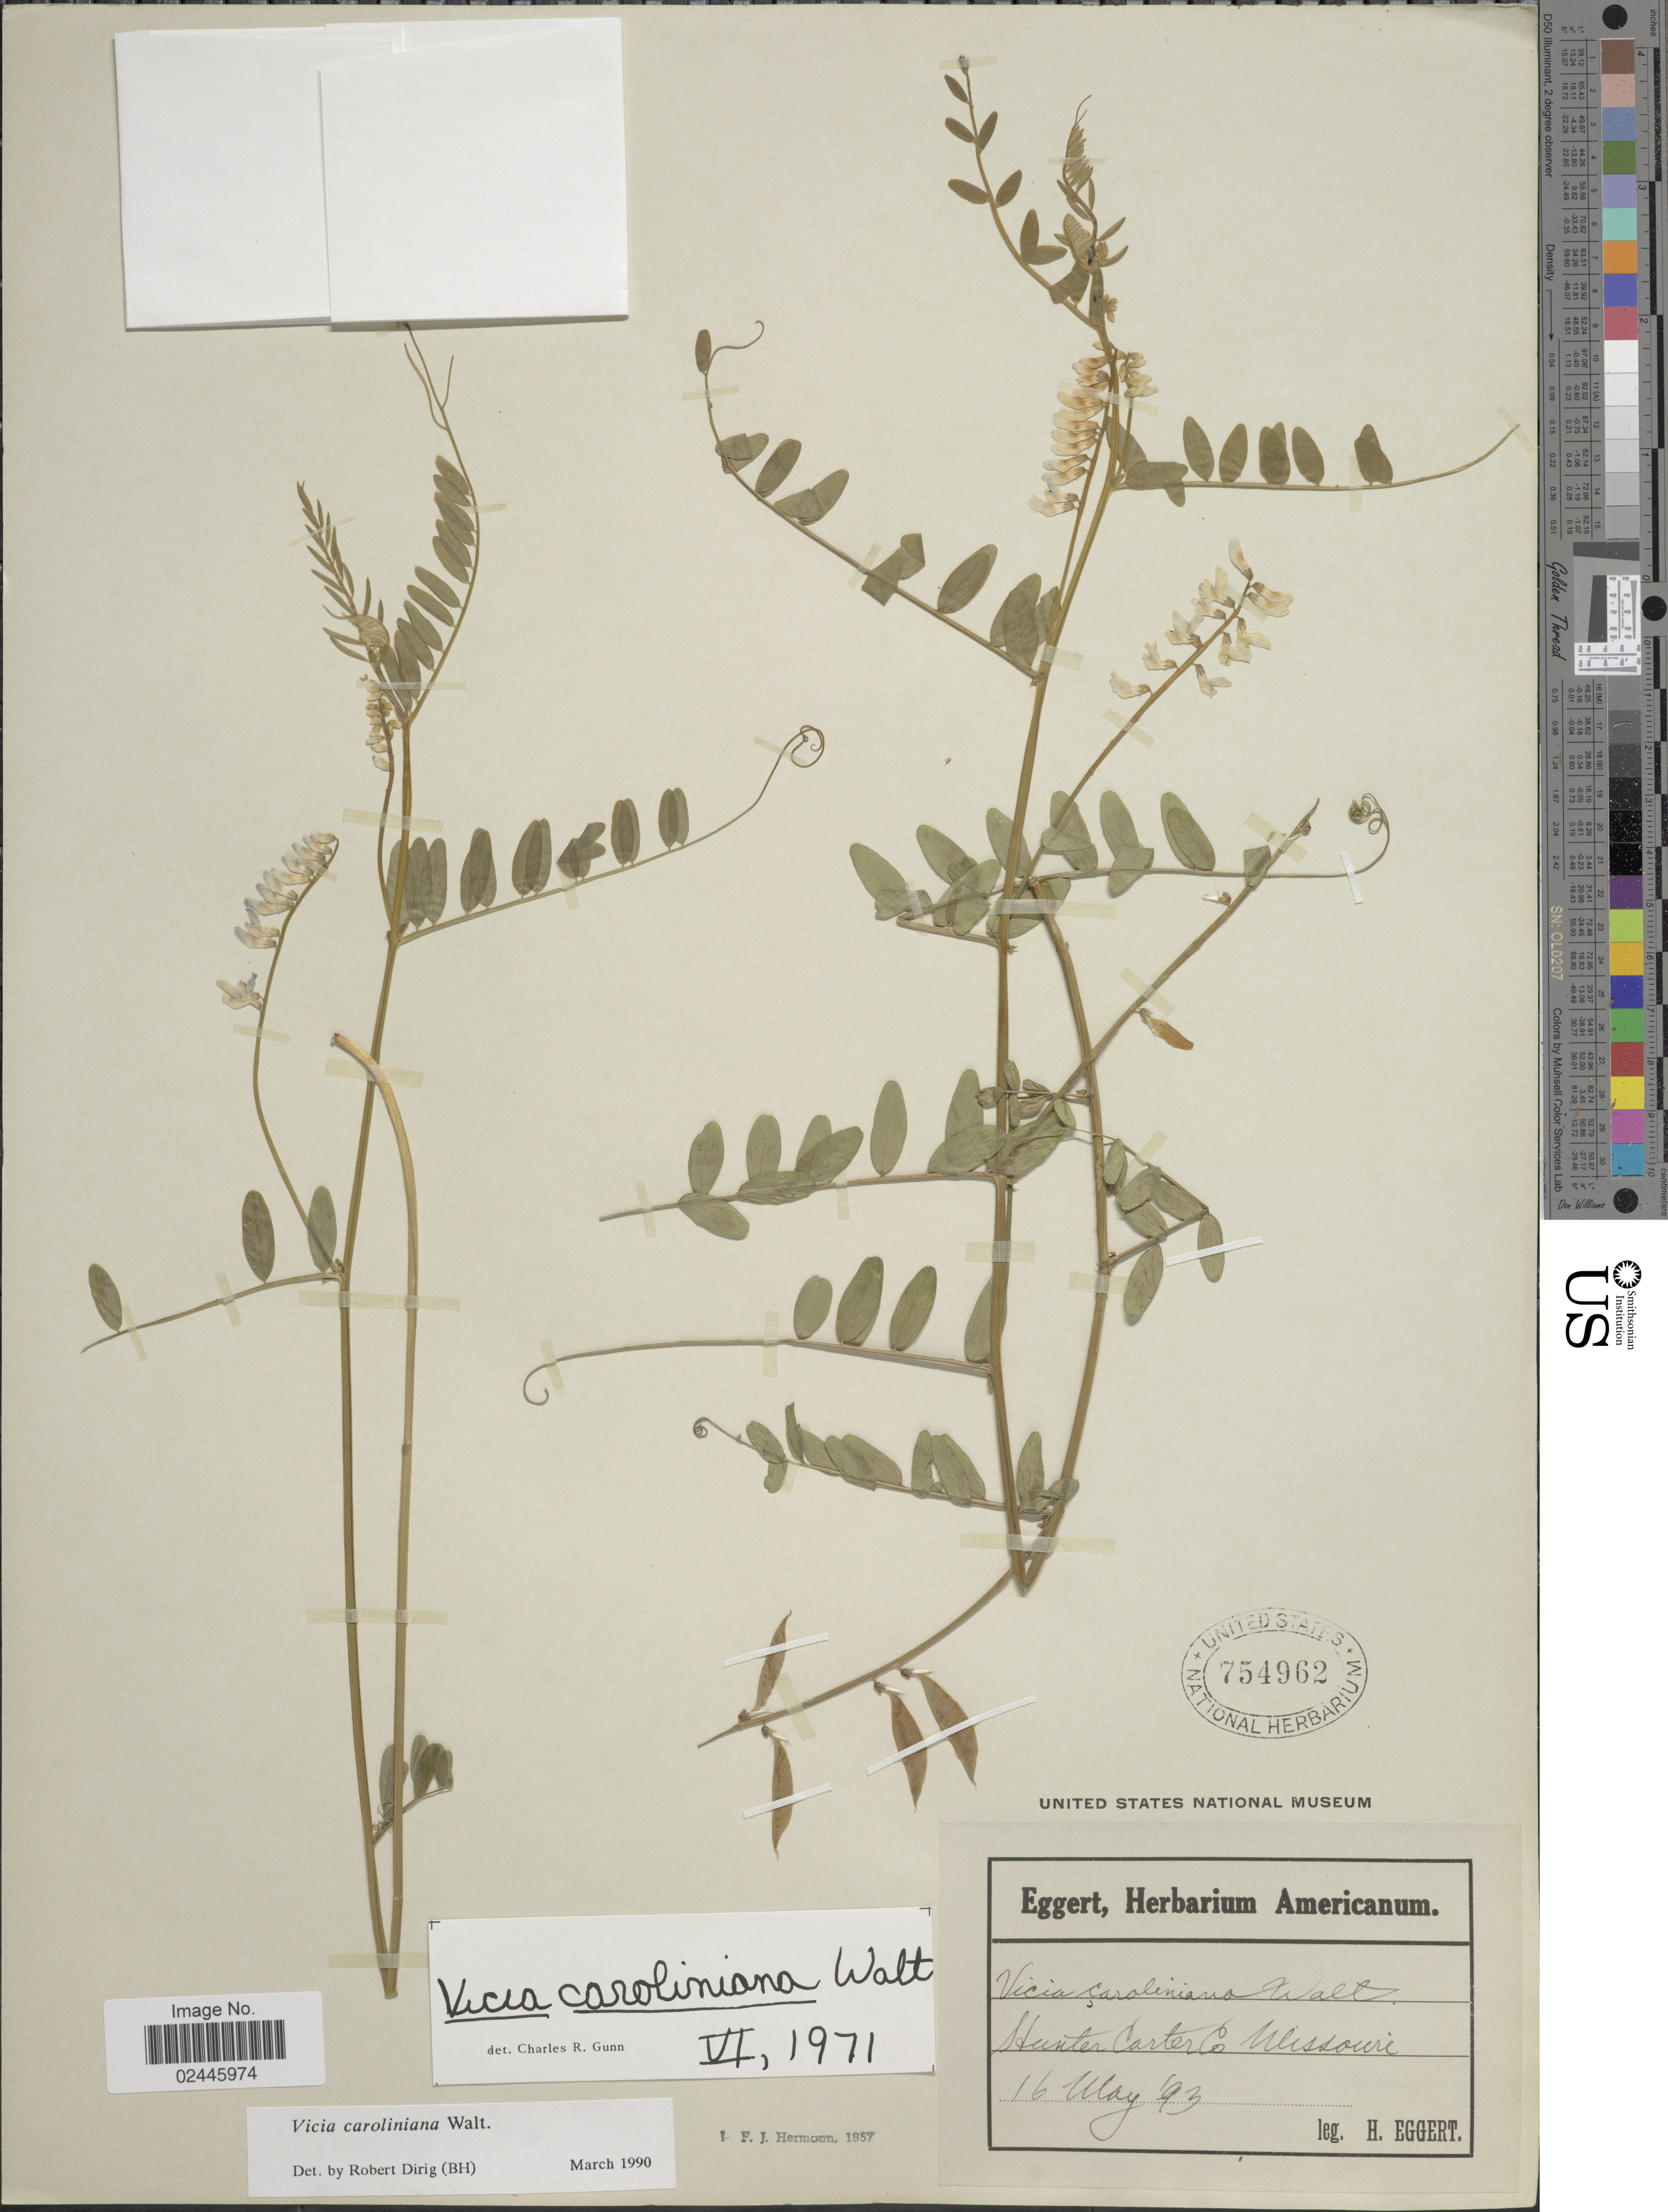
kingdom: Plantae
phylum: Tracheophyta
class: Magnoliopsida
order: Fabales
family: Fabaceae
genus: Vicia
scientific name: Vicia caroliniana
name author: Walter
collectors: H. Eggert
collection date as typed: Transcribed d/m/y: 16/5/93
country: United States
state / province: Missouri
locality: Hunter Carter Co.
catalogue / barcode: US 754962